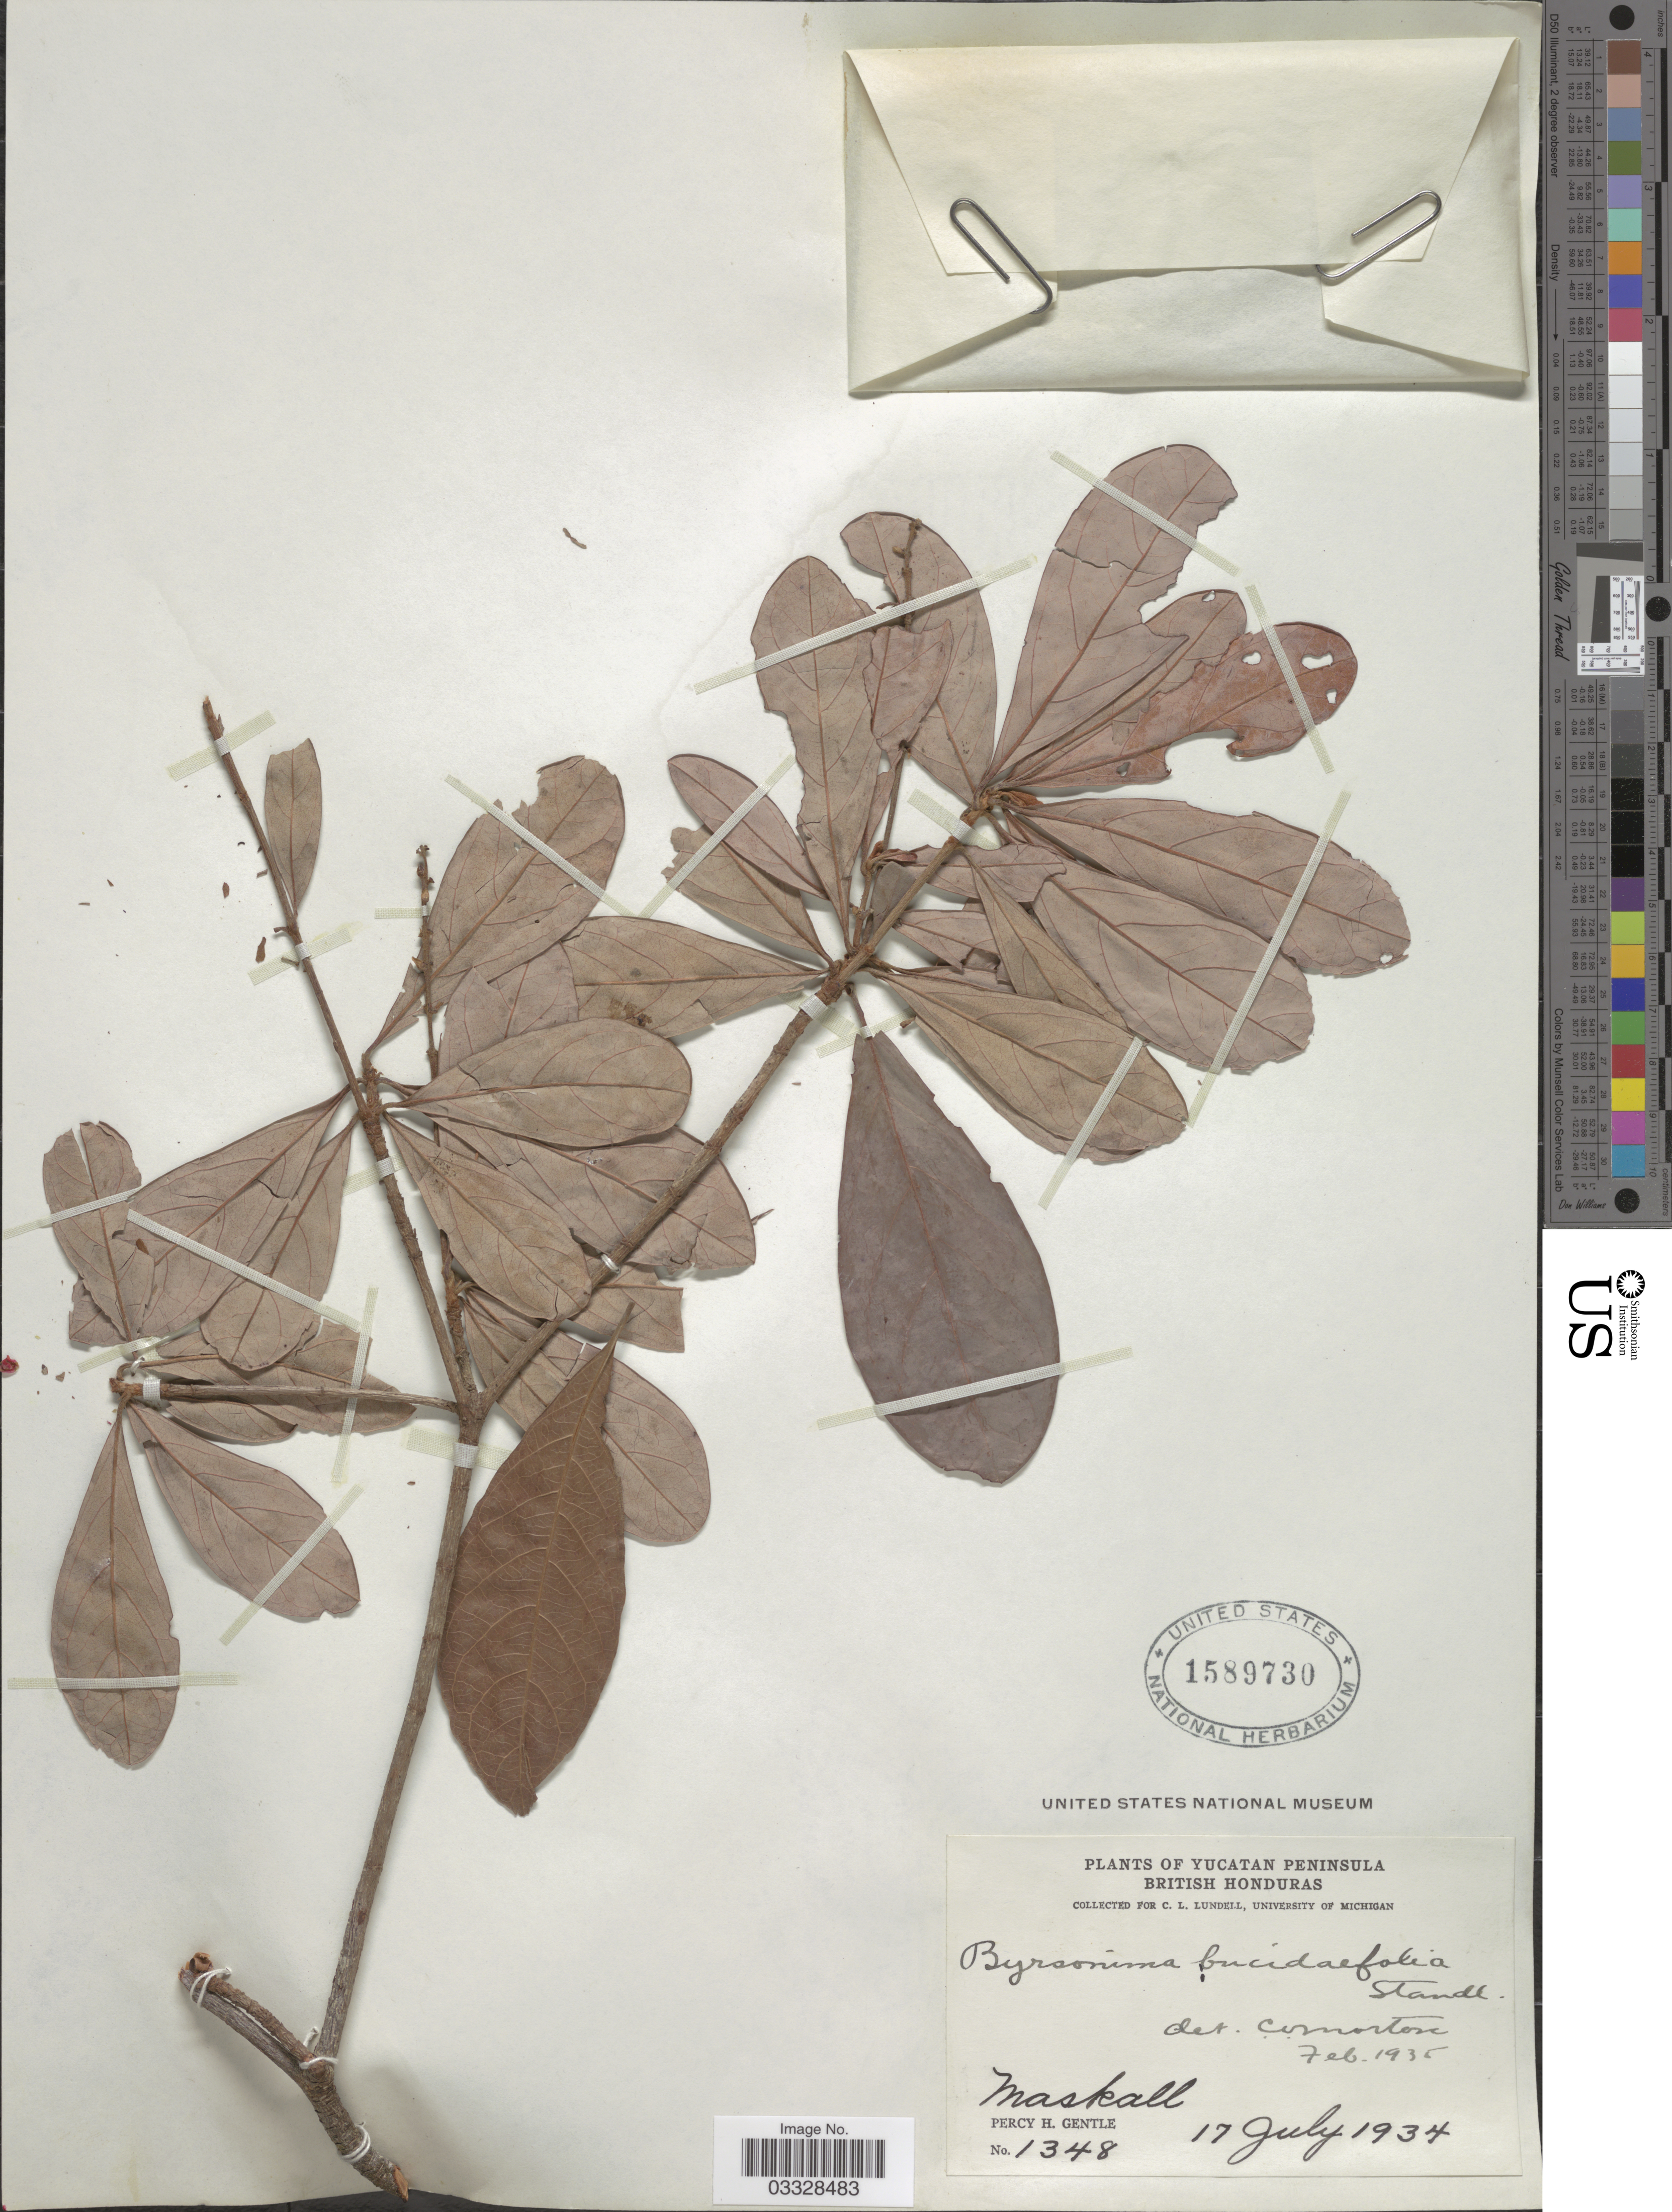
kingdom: Plantae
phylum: Tracheophyta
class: Magnoliopsida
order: Malpighiales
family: Malpighiaceae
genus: Byrsonima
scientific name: Byrsonima bucidifolia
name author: Standl.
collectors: P. H. Gentle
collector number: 1348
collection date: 1934-07-17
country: Belize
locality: Yucatan Peninsula. British Honduras. Maskall.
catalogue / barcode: US 1589730